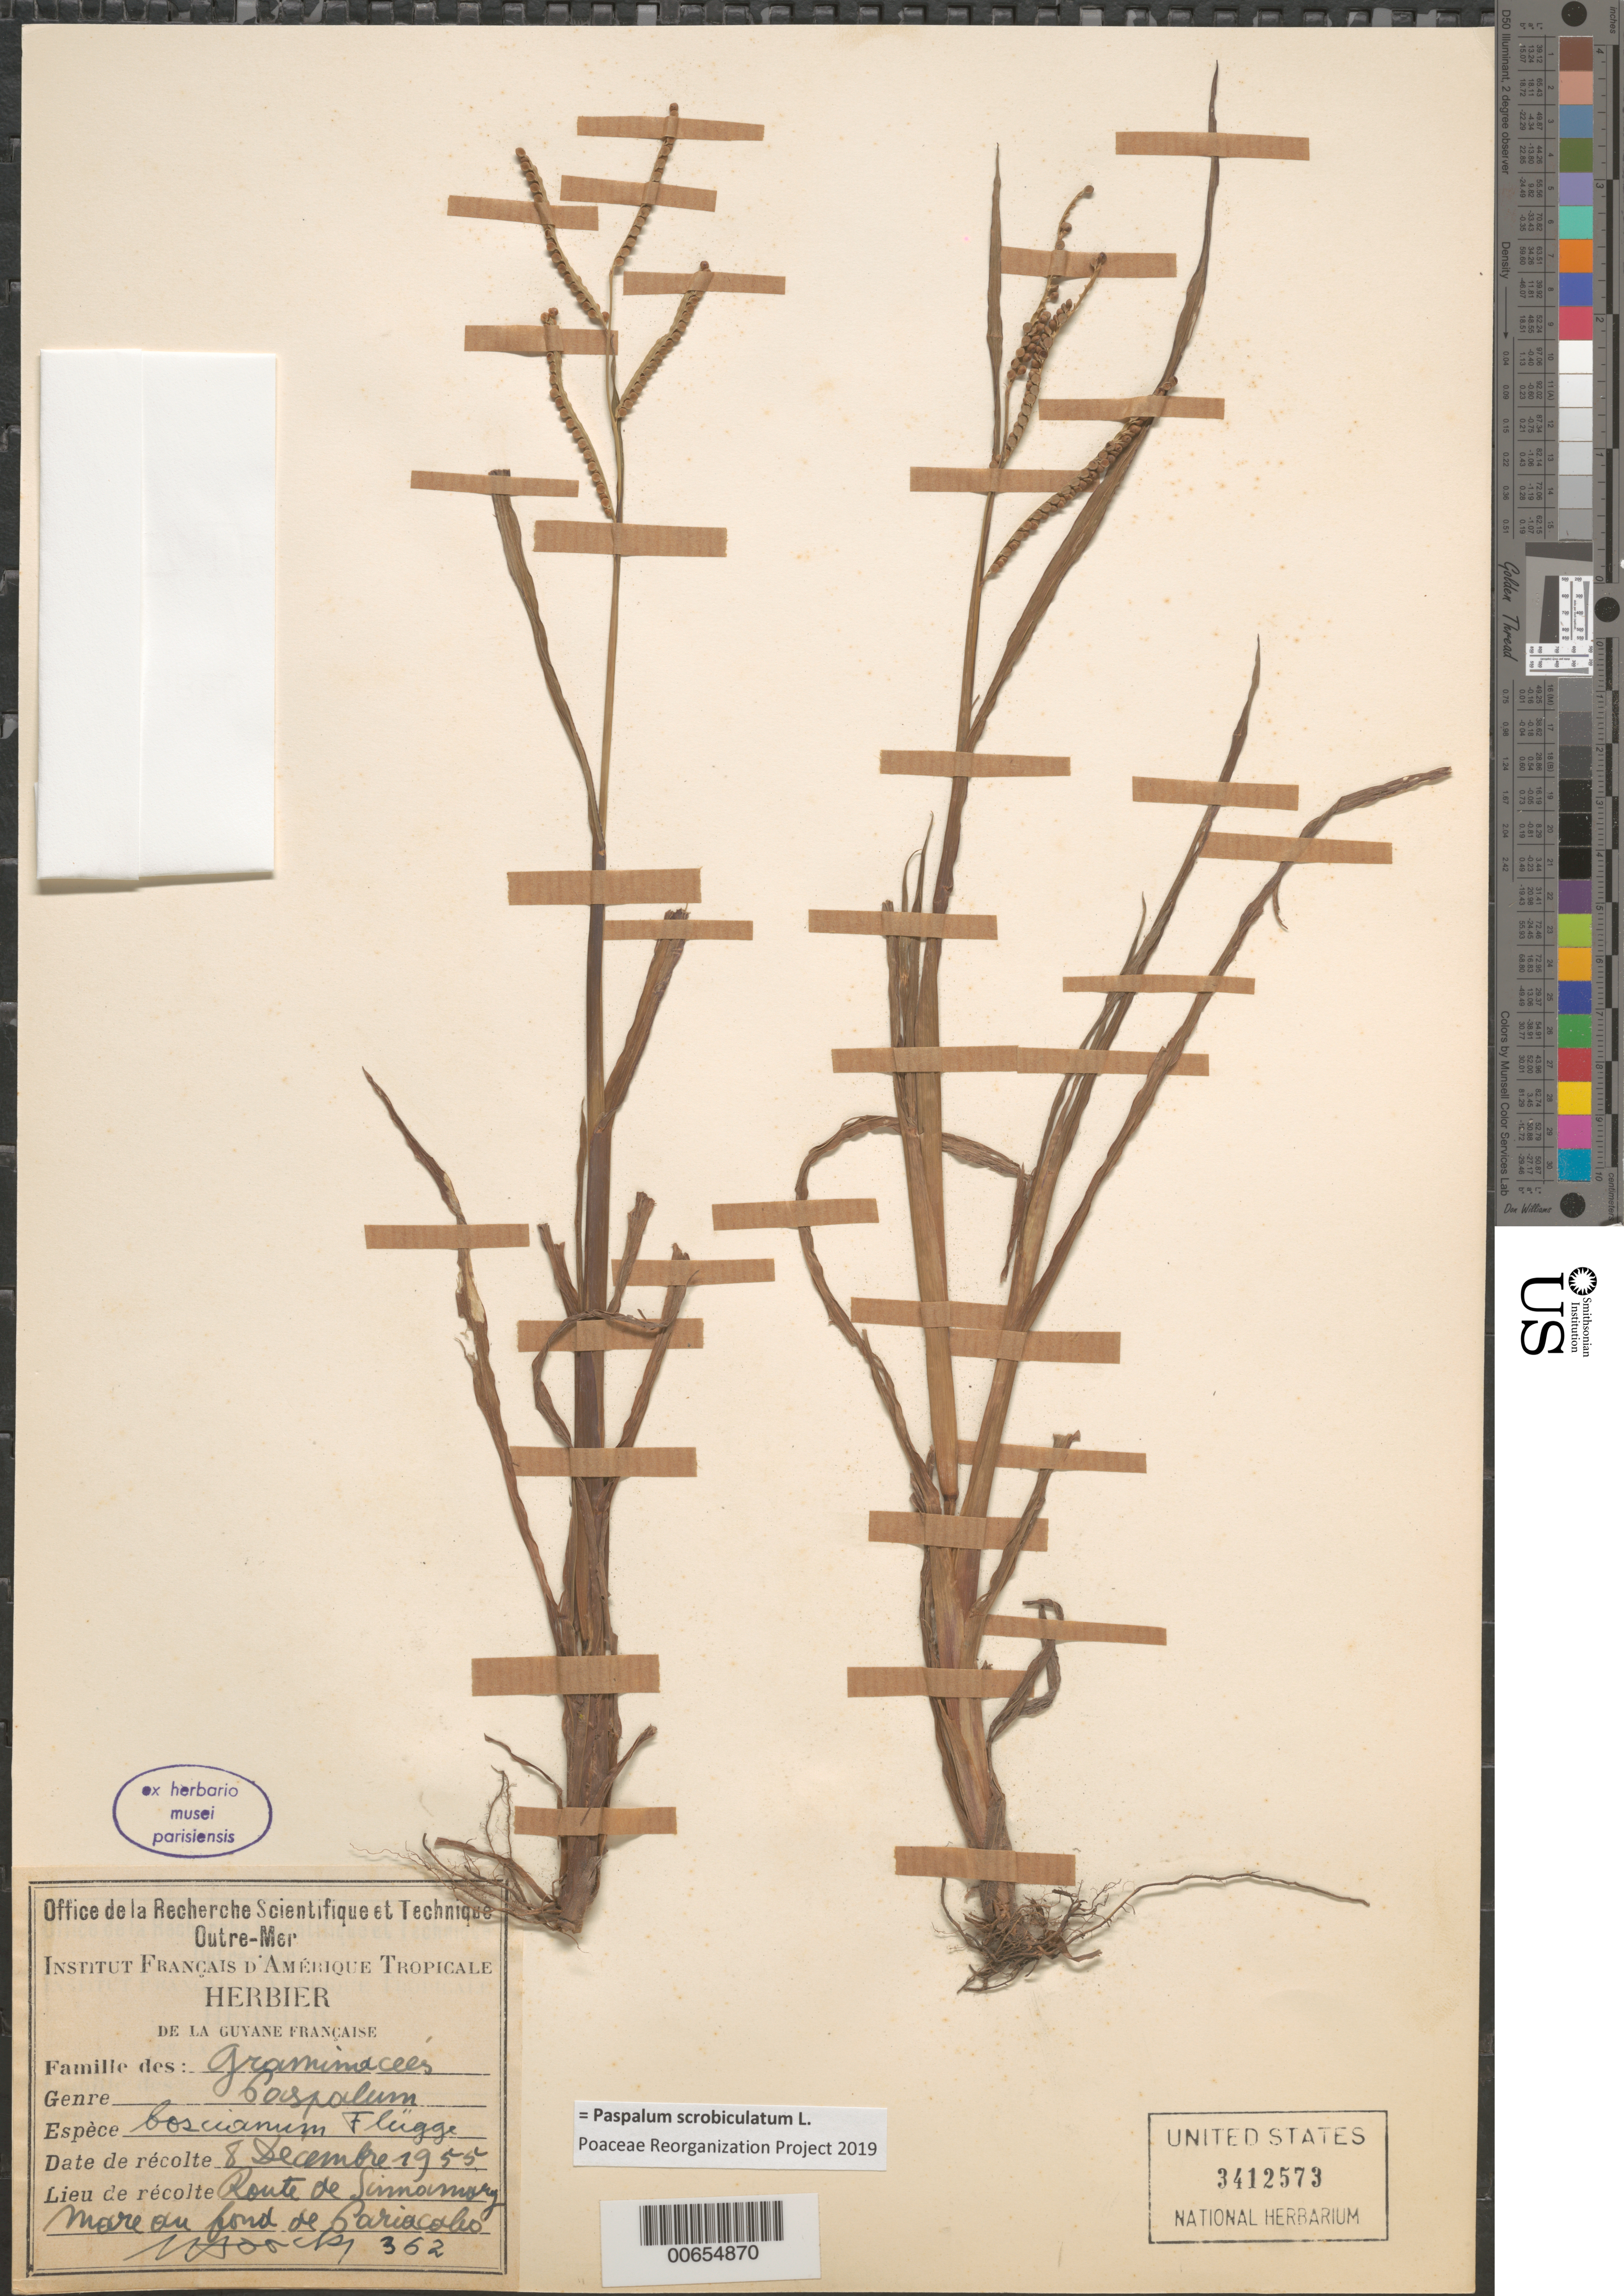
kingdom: Plantae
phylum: Tracheophyta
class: Liliopsida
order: Poales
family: Poaceae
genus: Paspalum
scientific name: Paspalum boscianum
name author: Flüggé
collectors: J. Hoock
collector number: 362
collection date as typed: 8-Dec-55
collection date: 1955-12-08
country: French Guiana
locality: Route de Sinnamary, Pariacabo, au fond de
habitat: Marais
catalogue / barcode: US 3412573